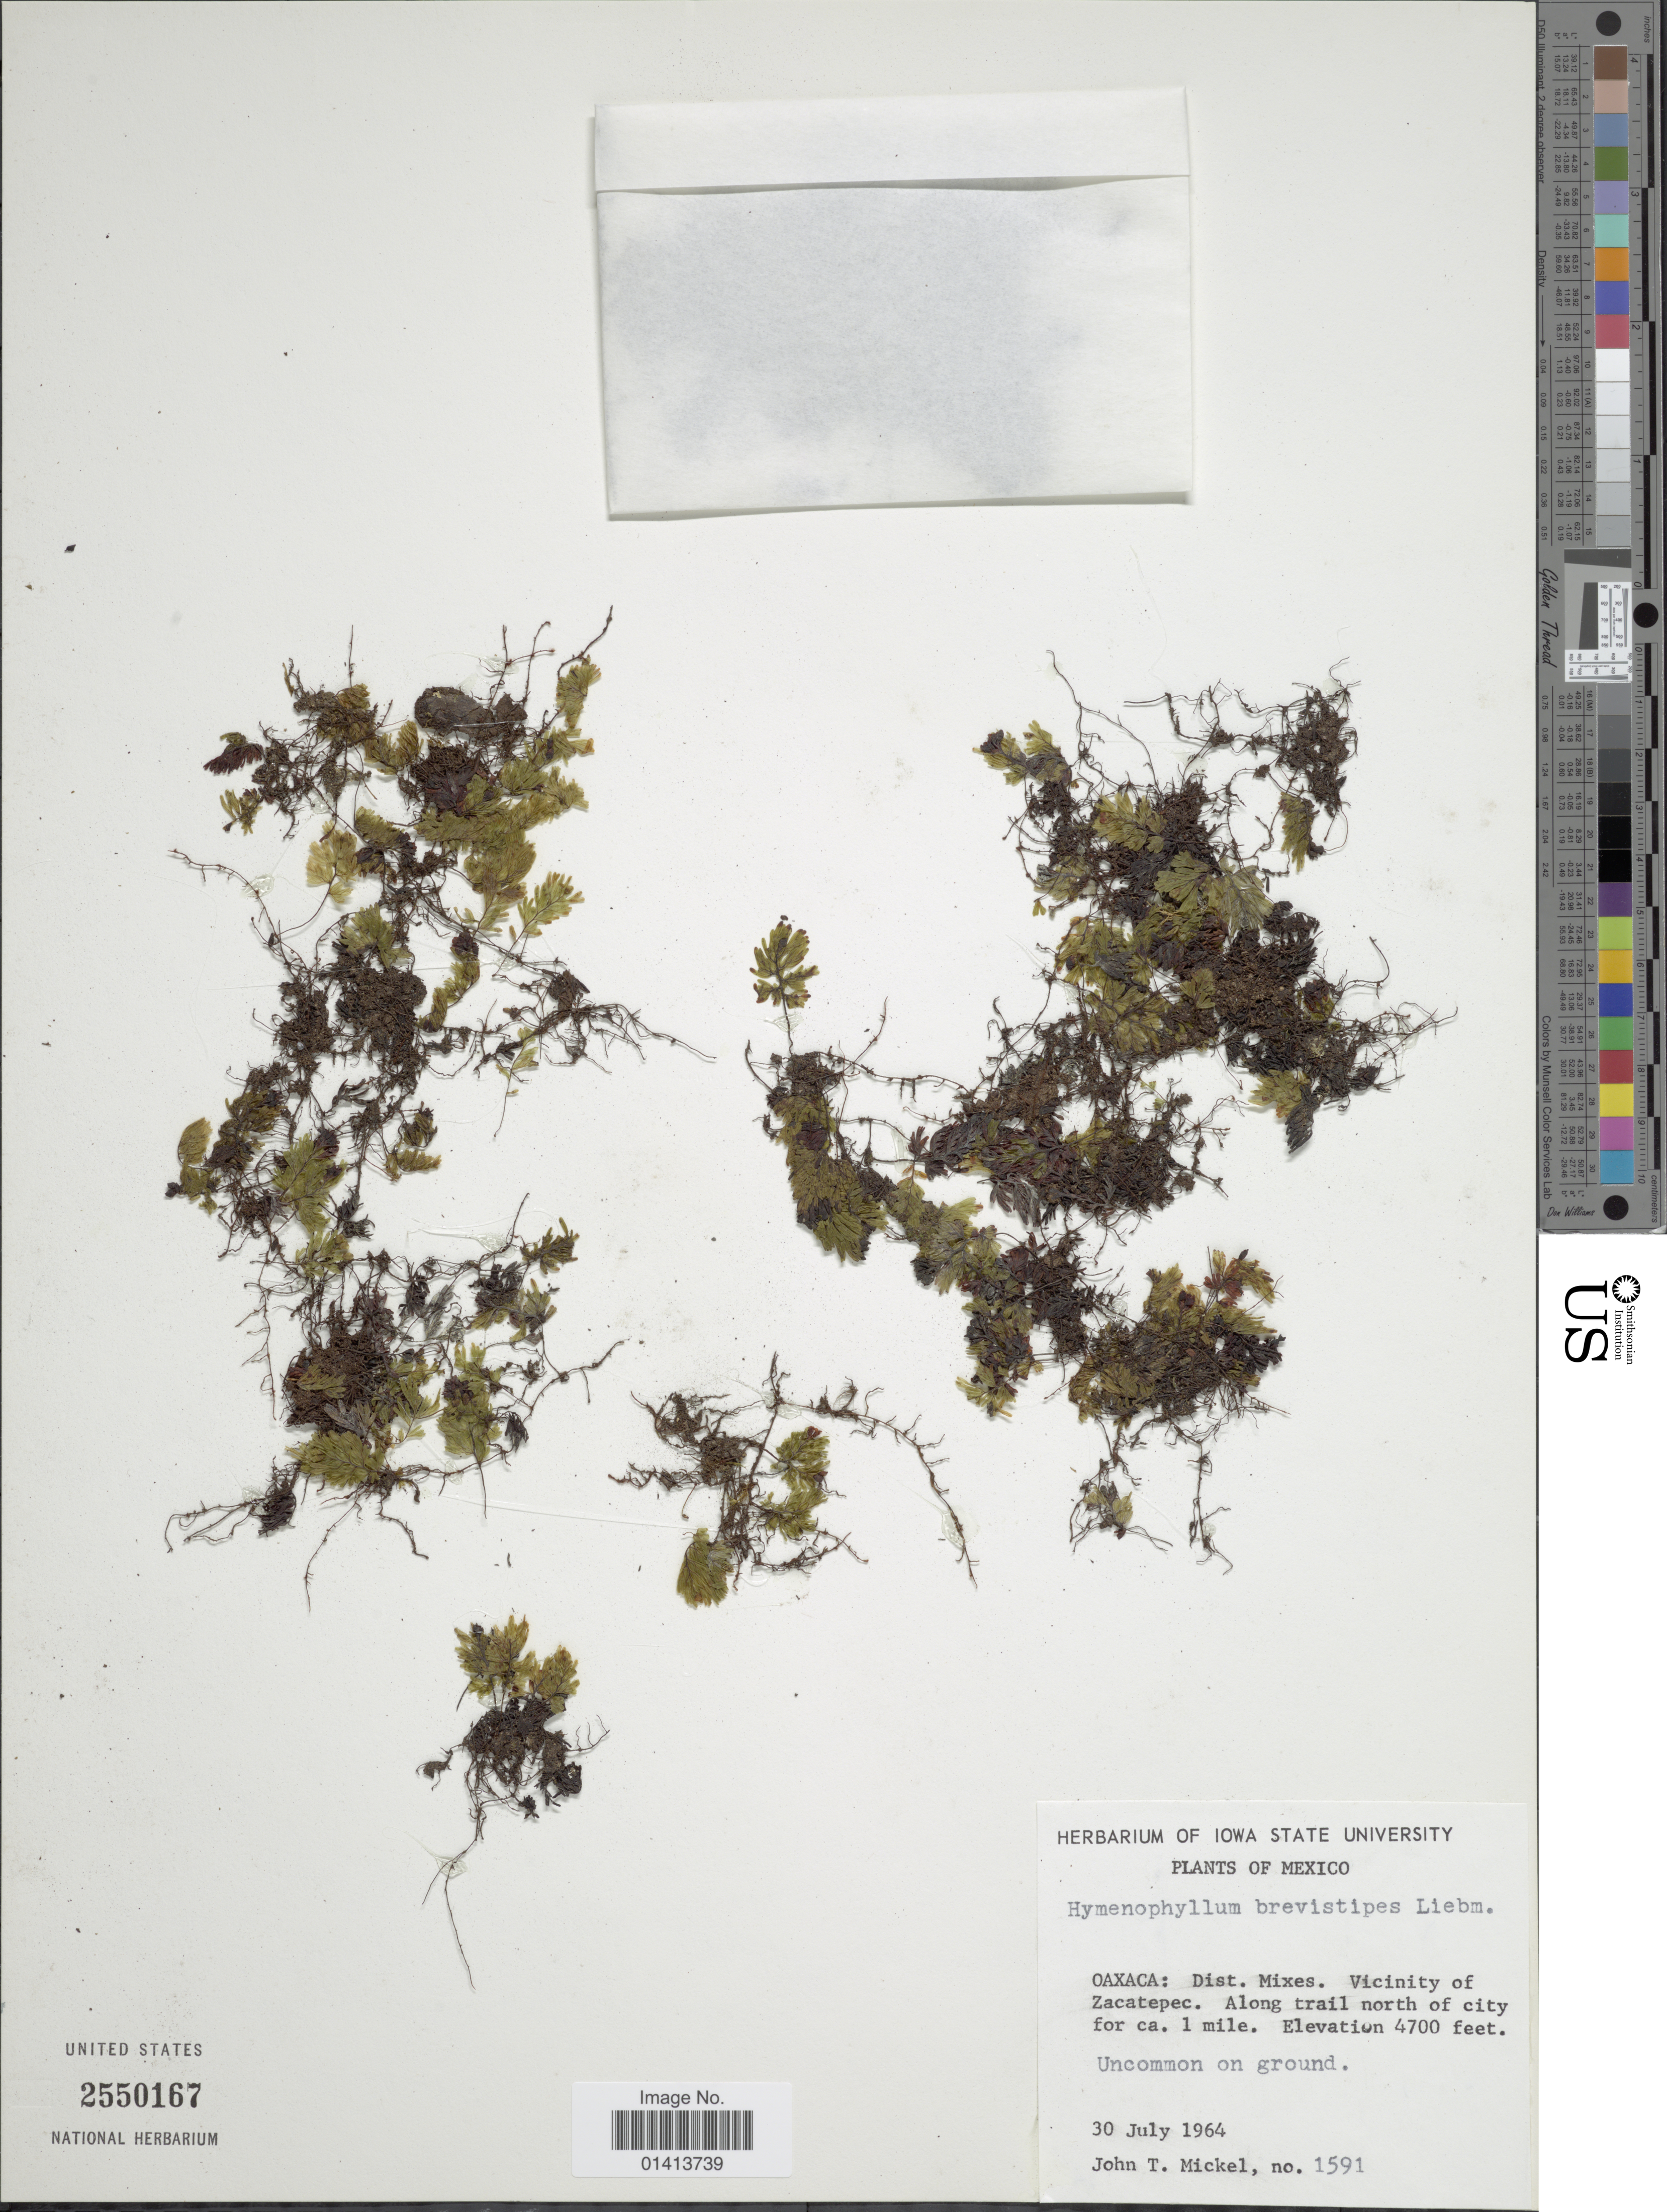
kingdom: Plantae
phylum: Tracheophyta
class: Polypodiopsida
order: Hymenophyllales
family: Hymenophyllaceae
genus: Hymenophyllum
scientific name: Hymenophyllum brevistipes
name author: Liebm.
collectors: J. T. Mickel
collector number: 1591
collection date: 1964-07-30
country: Mexico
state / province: Oaxaca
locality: Dist. Mixes, Vicinity of Zacatepec. Along trail north of city for ca. 1 mile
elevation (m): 1433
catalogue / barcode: US 2550167